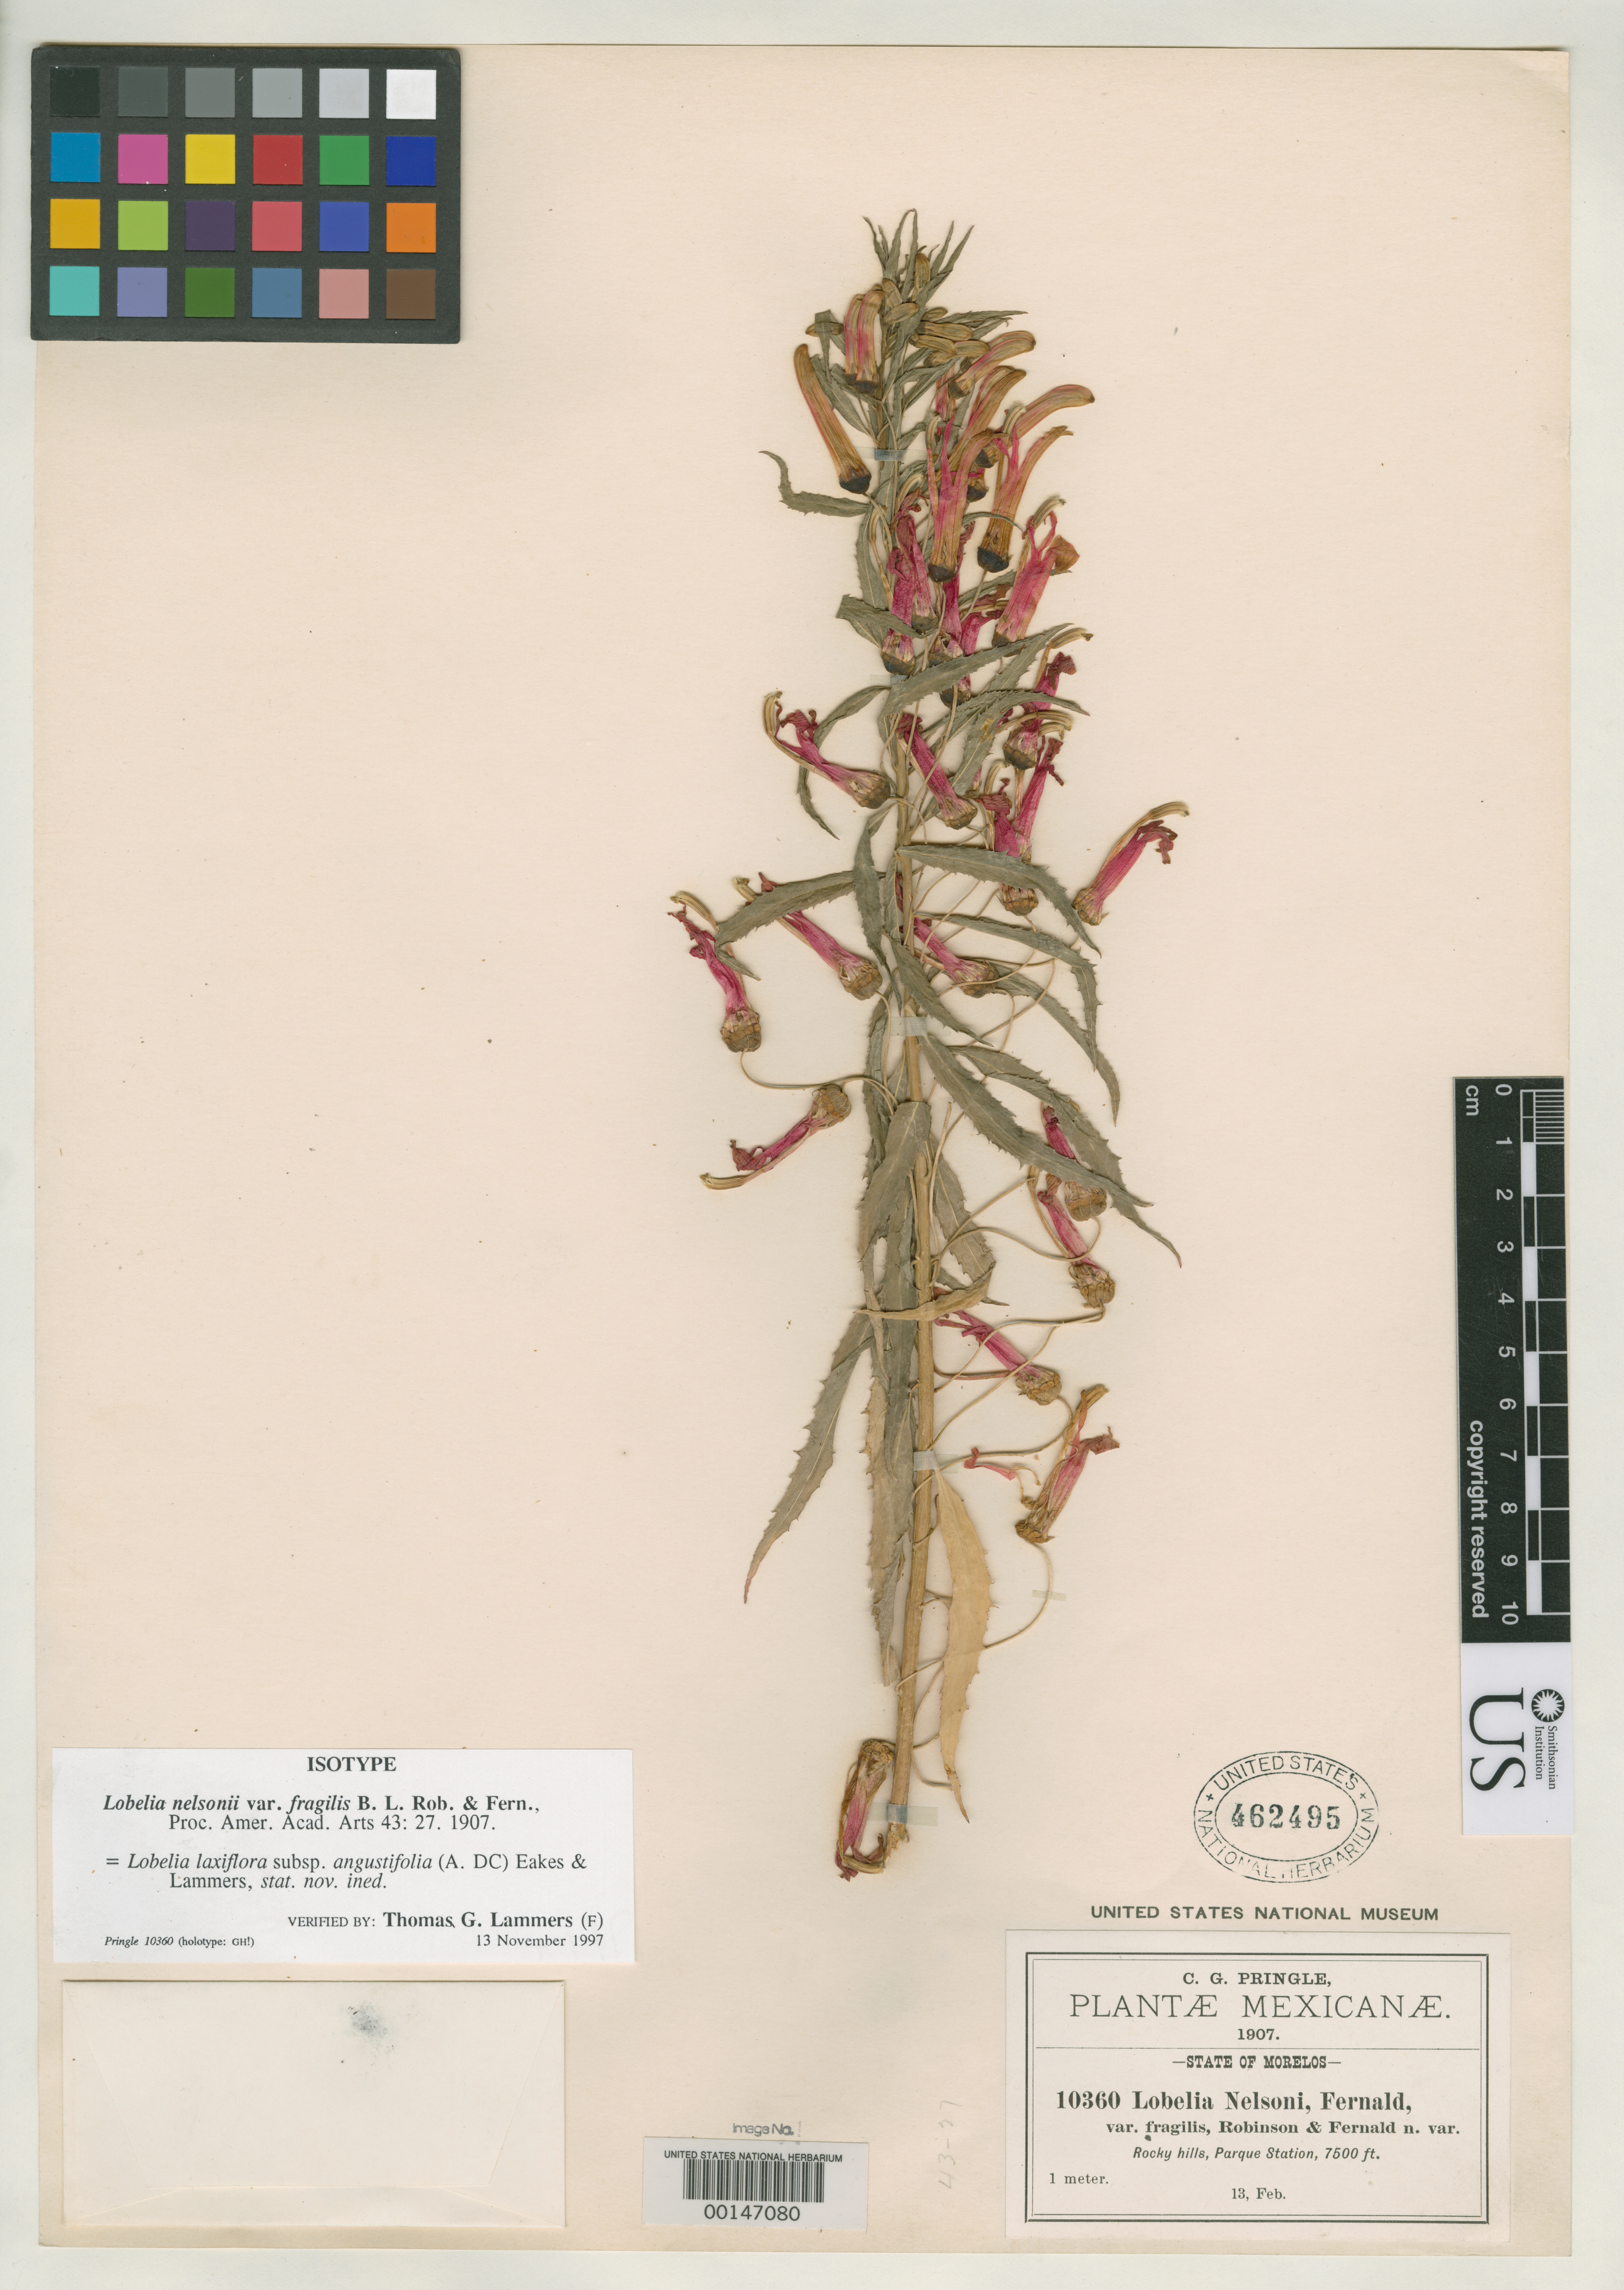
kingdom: Plantae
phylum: Tracheophyta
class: Magnoliopsida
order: Asterales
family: Campanulaceae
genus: Lobelia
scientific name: Lobelia nelsonii var. fragilis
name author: B.L. Rob. & Fernald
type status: Isotype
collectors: C. G. Pringle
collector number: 10360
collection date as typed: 13 Feb 1907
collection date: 1907-02-13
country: Mexico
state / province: Morelos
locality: Parque station.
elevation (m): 2286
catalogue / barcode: US 462495